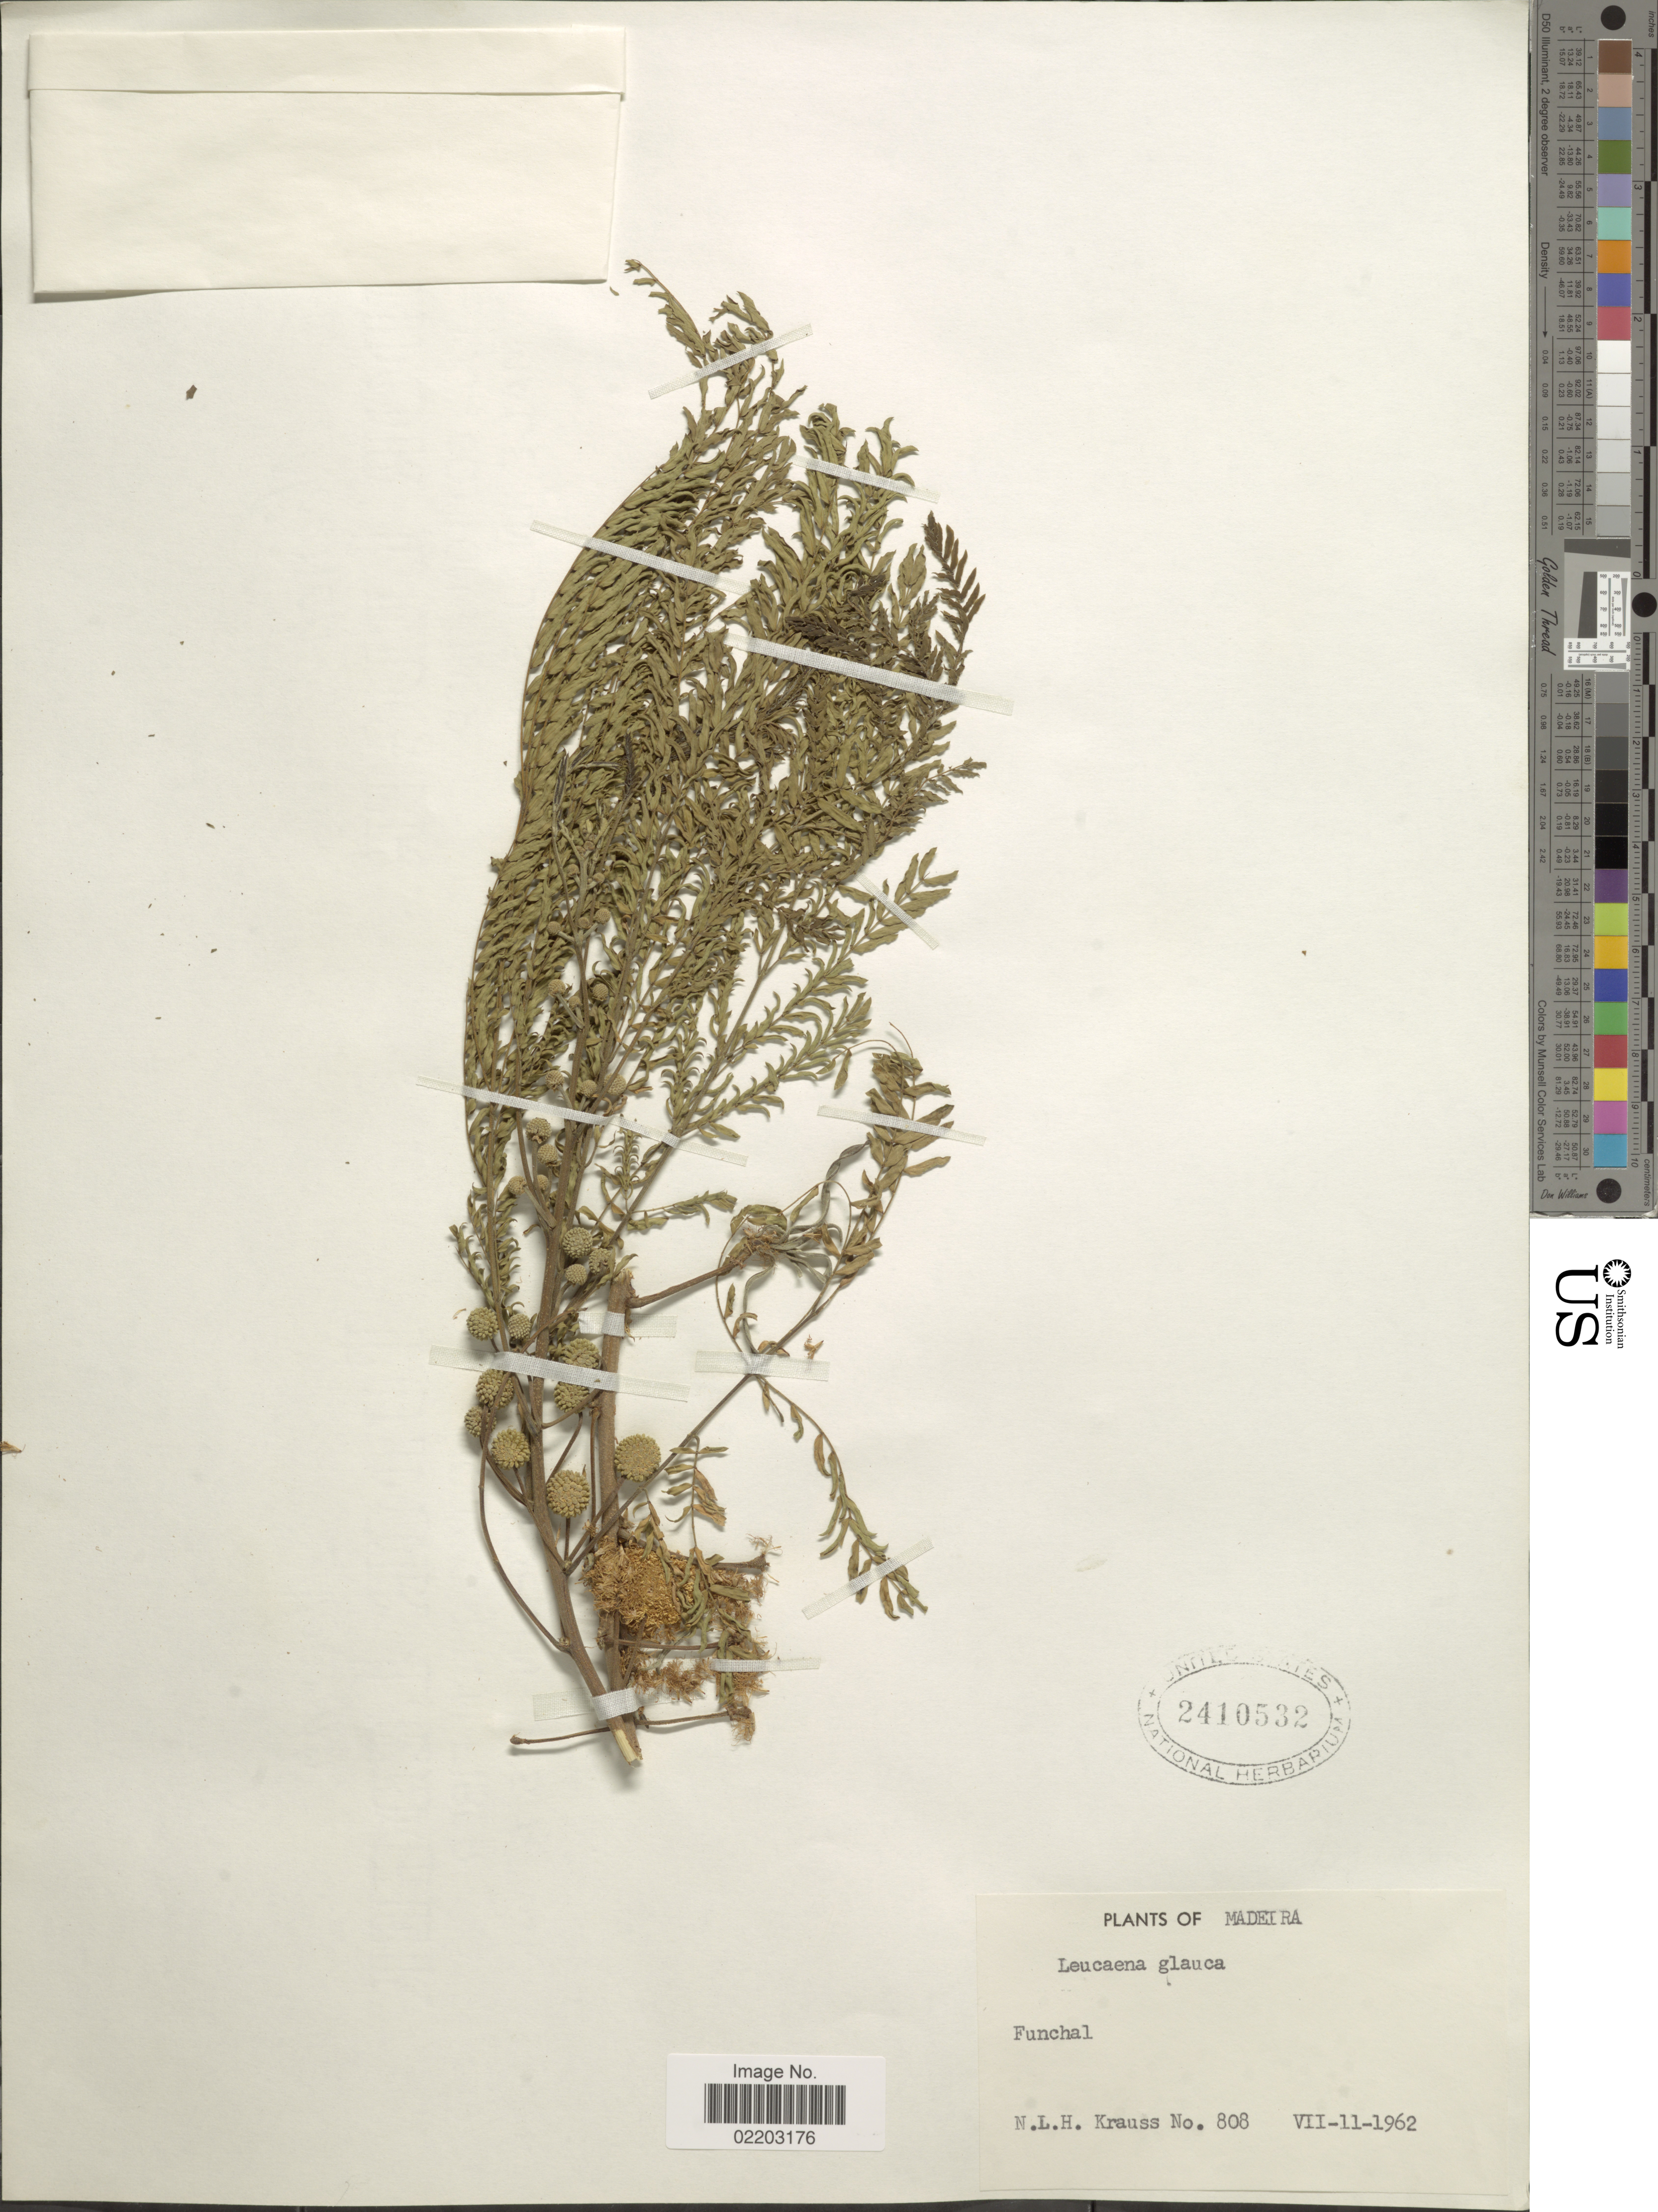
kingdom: Plantae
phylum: Tracheophyta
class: Magnoliopsida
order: Fabales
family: Fabaceae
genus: Leucaena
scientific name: Leucaena leucocephala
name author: (Lam.) de Wit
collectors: N. Krauss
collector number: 808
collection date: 1962-07-11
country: Portugal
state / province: Madeira (Aut. Reg.)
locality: Funchal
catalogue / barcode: US 2410532